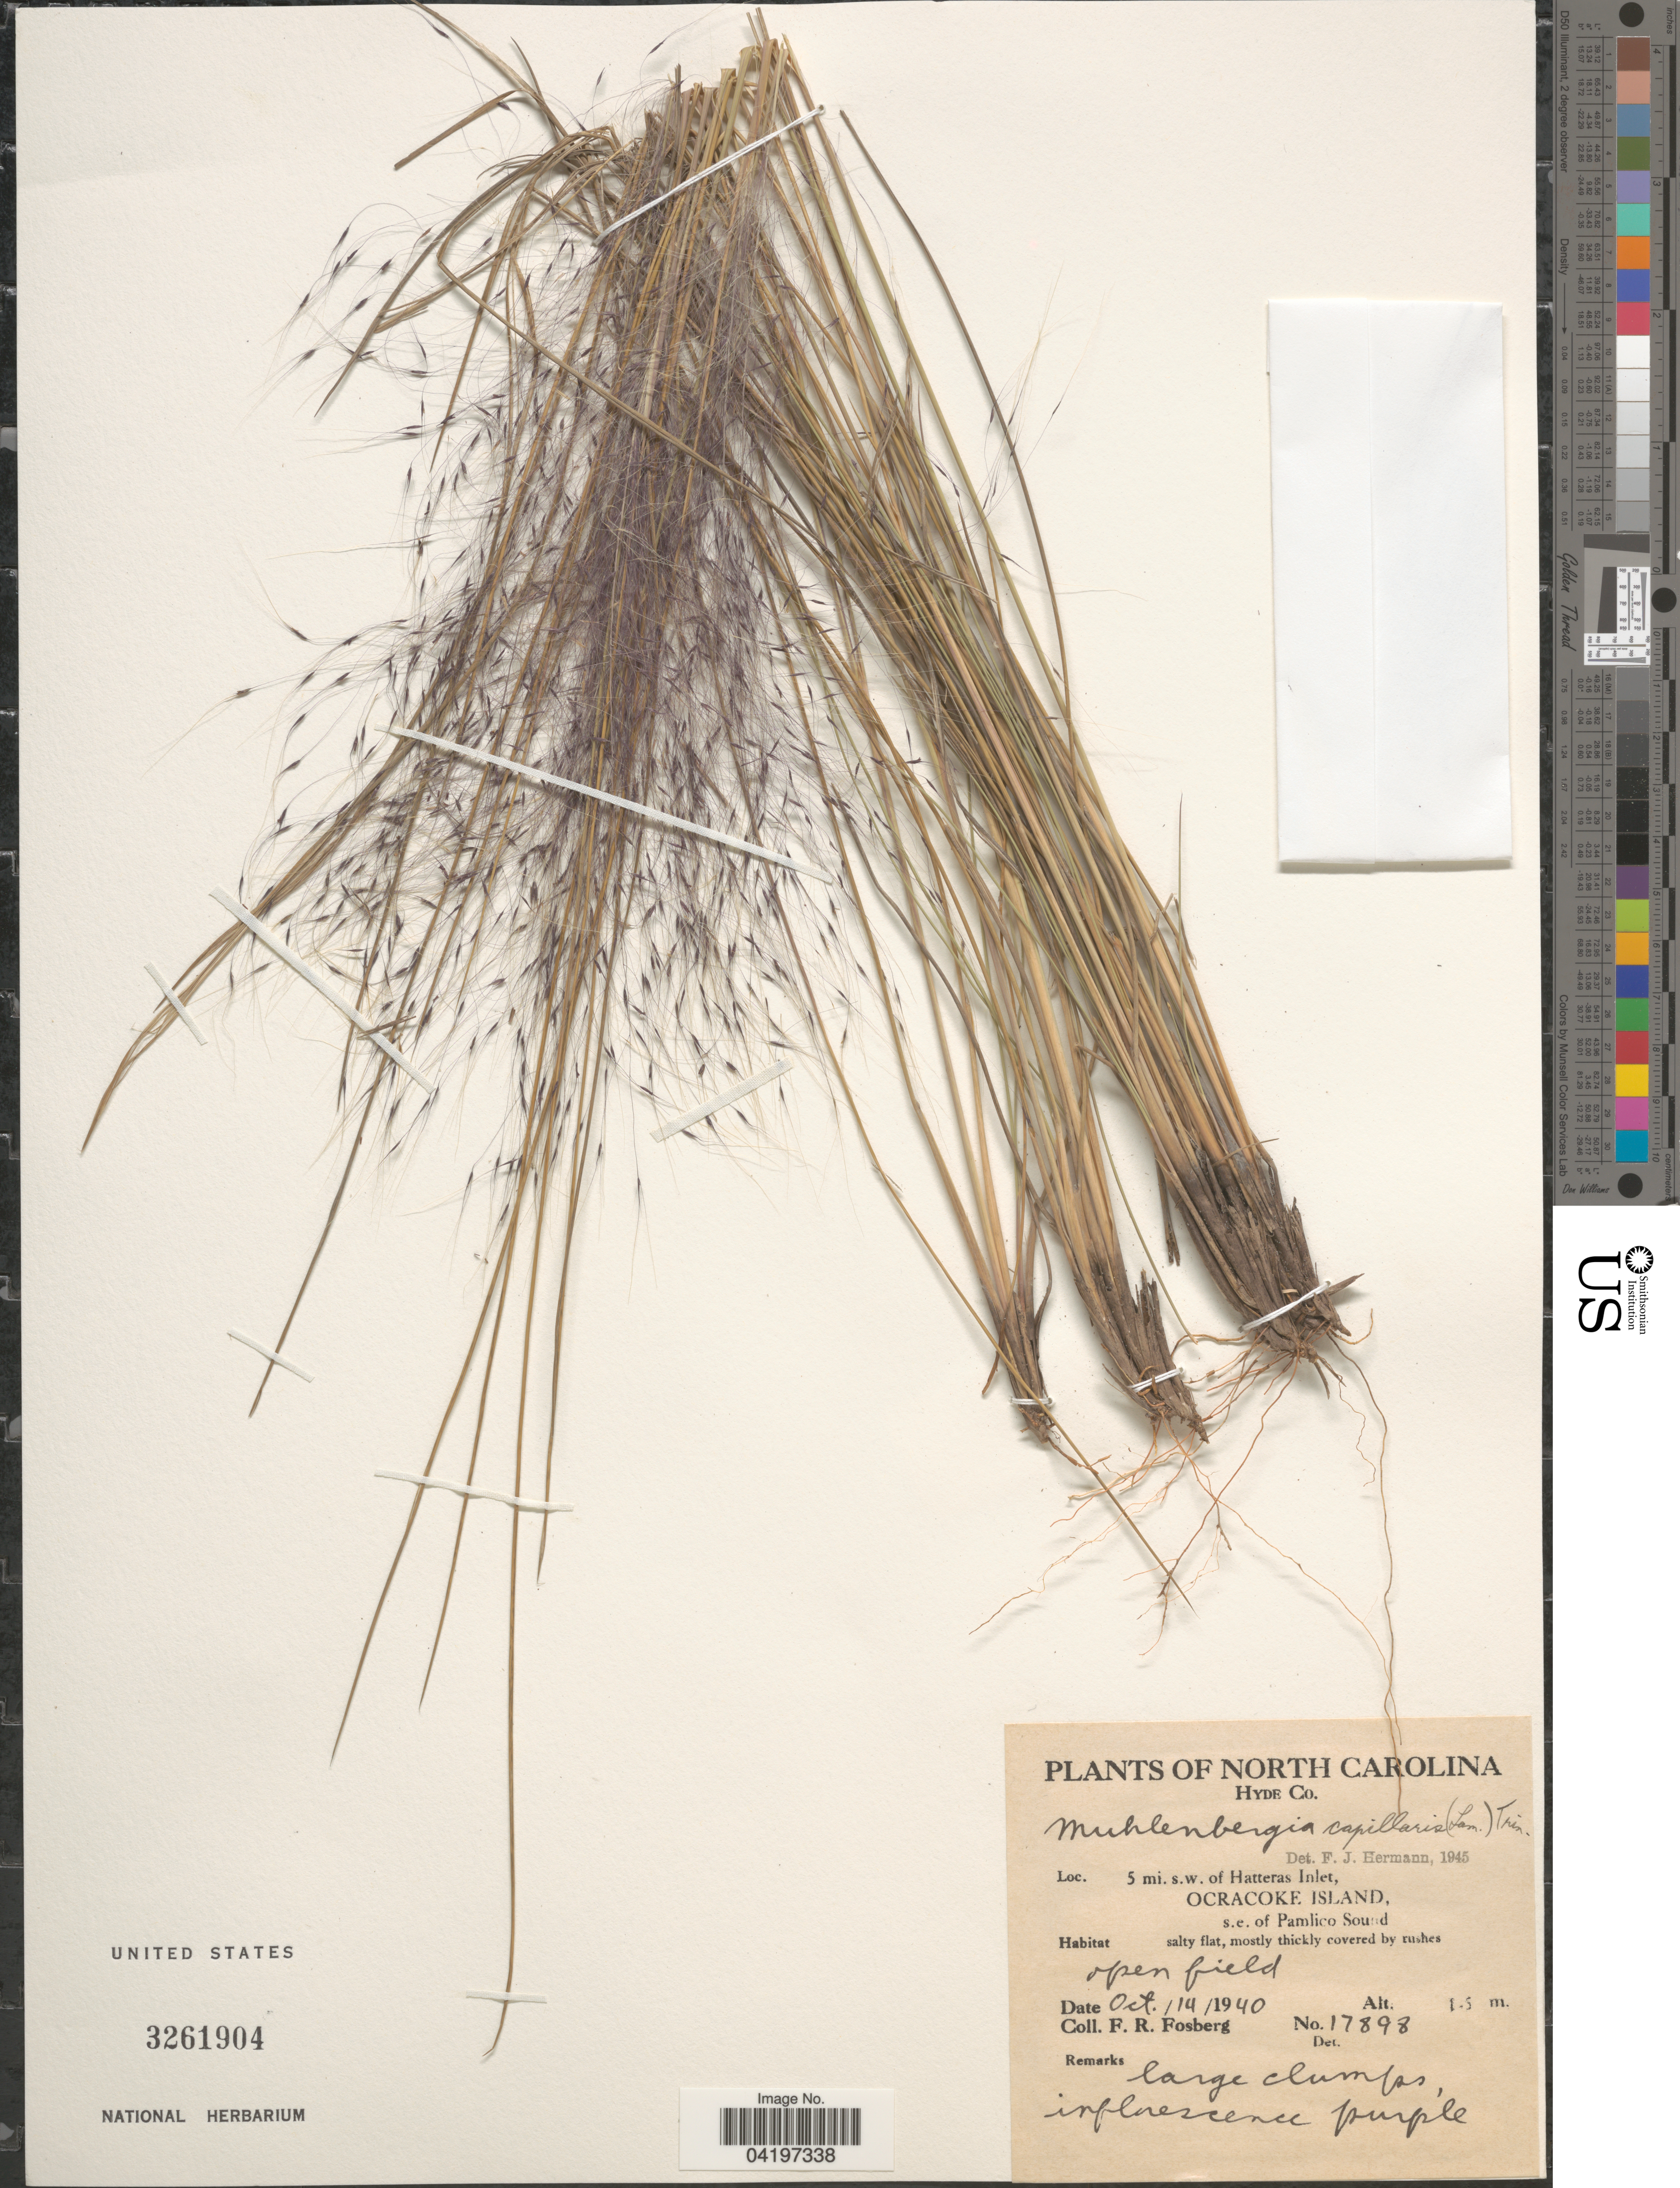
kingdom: Plantae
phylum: Tracheophyta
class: Liliopsida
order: Poales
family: Poaceae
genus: Muhlenbergia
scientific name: Muhlenbergia sericea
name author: (Michx.) P.M. Peterson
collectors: F. R. Fosberg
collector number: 17898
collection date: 1940-10-14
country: United States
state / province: North Carolina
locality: Hyde Co. 5 mi. s.w. of Hatteras Inlet, Ocracoke Island, s.e. of Pamlico Sound.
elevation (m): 1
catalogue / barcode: US 3261904